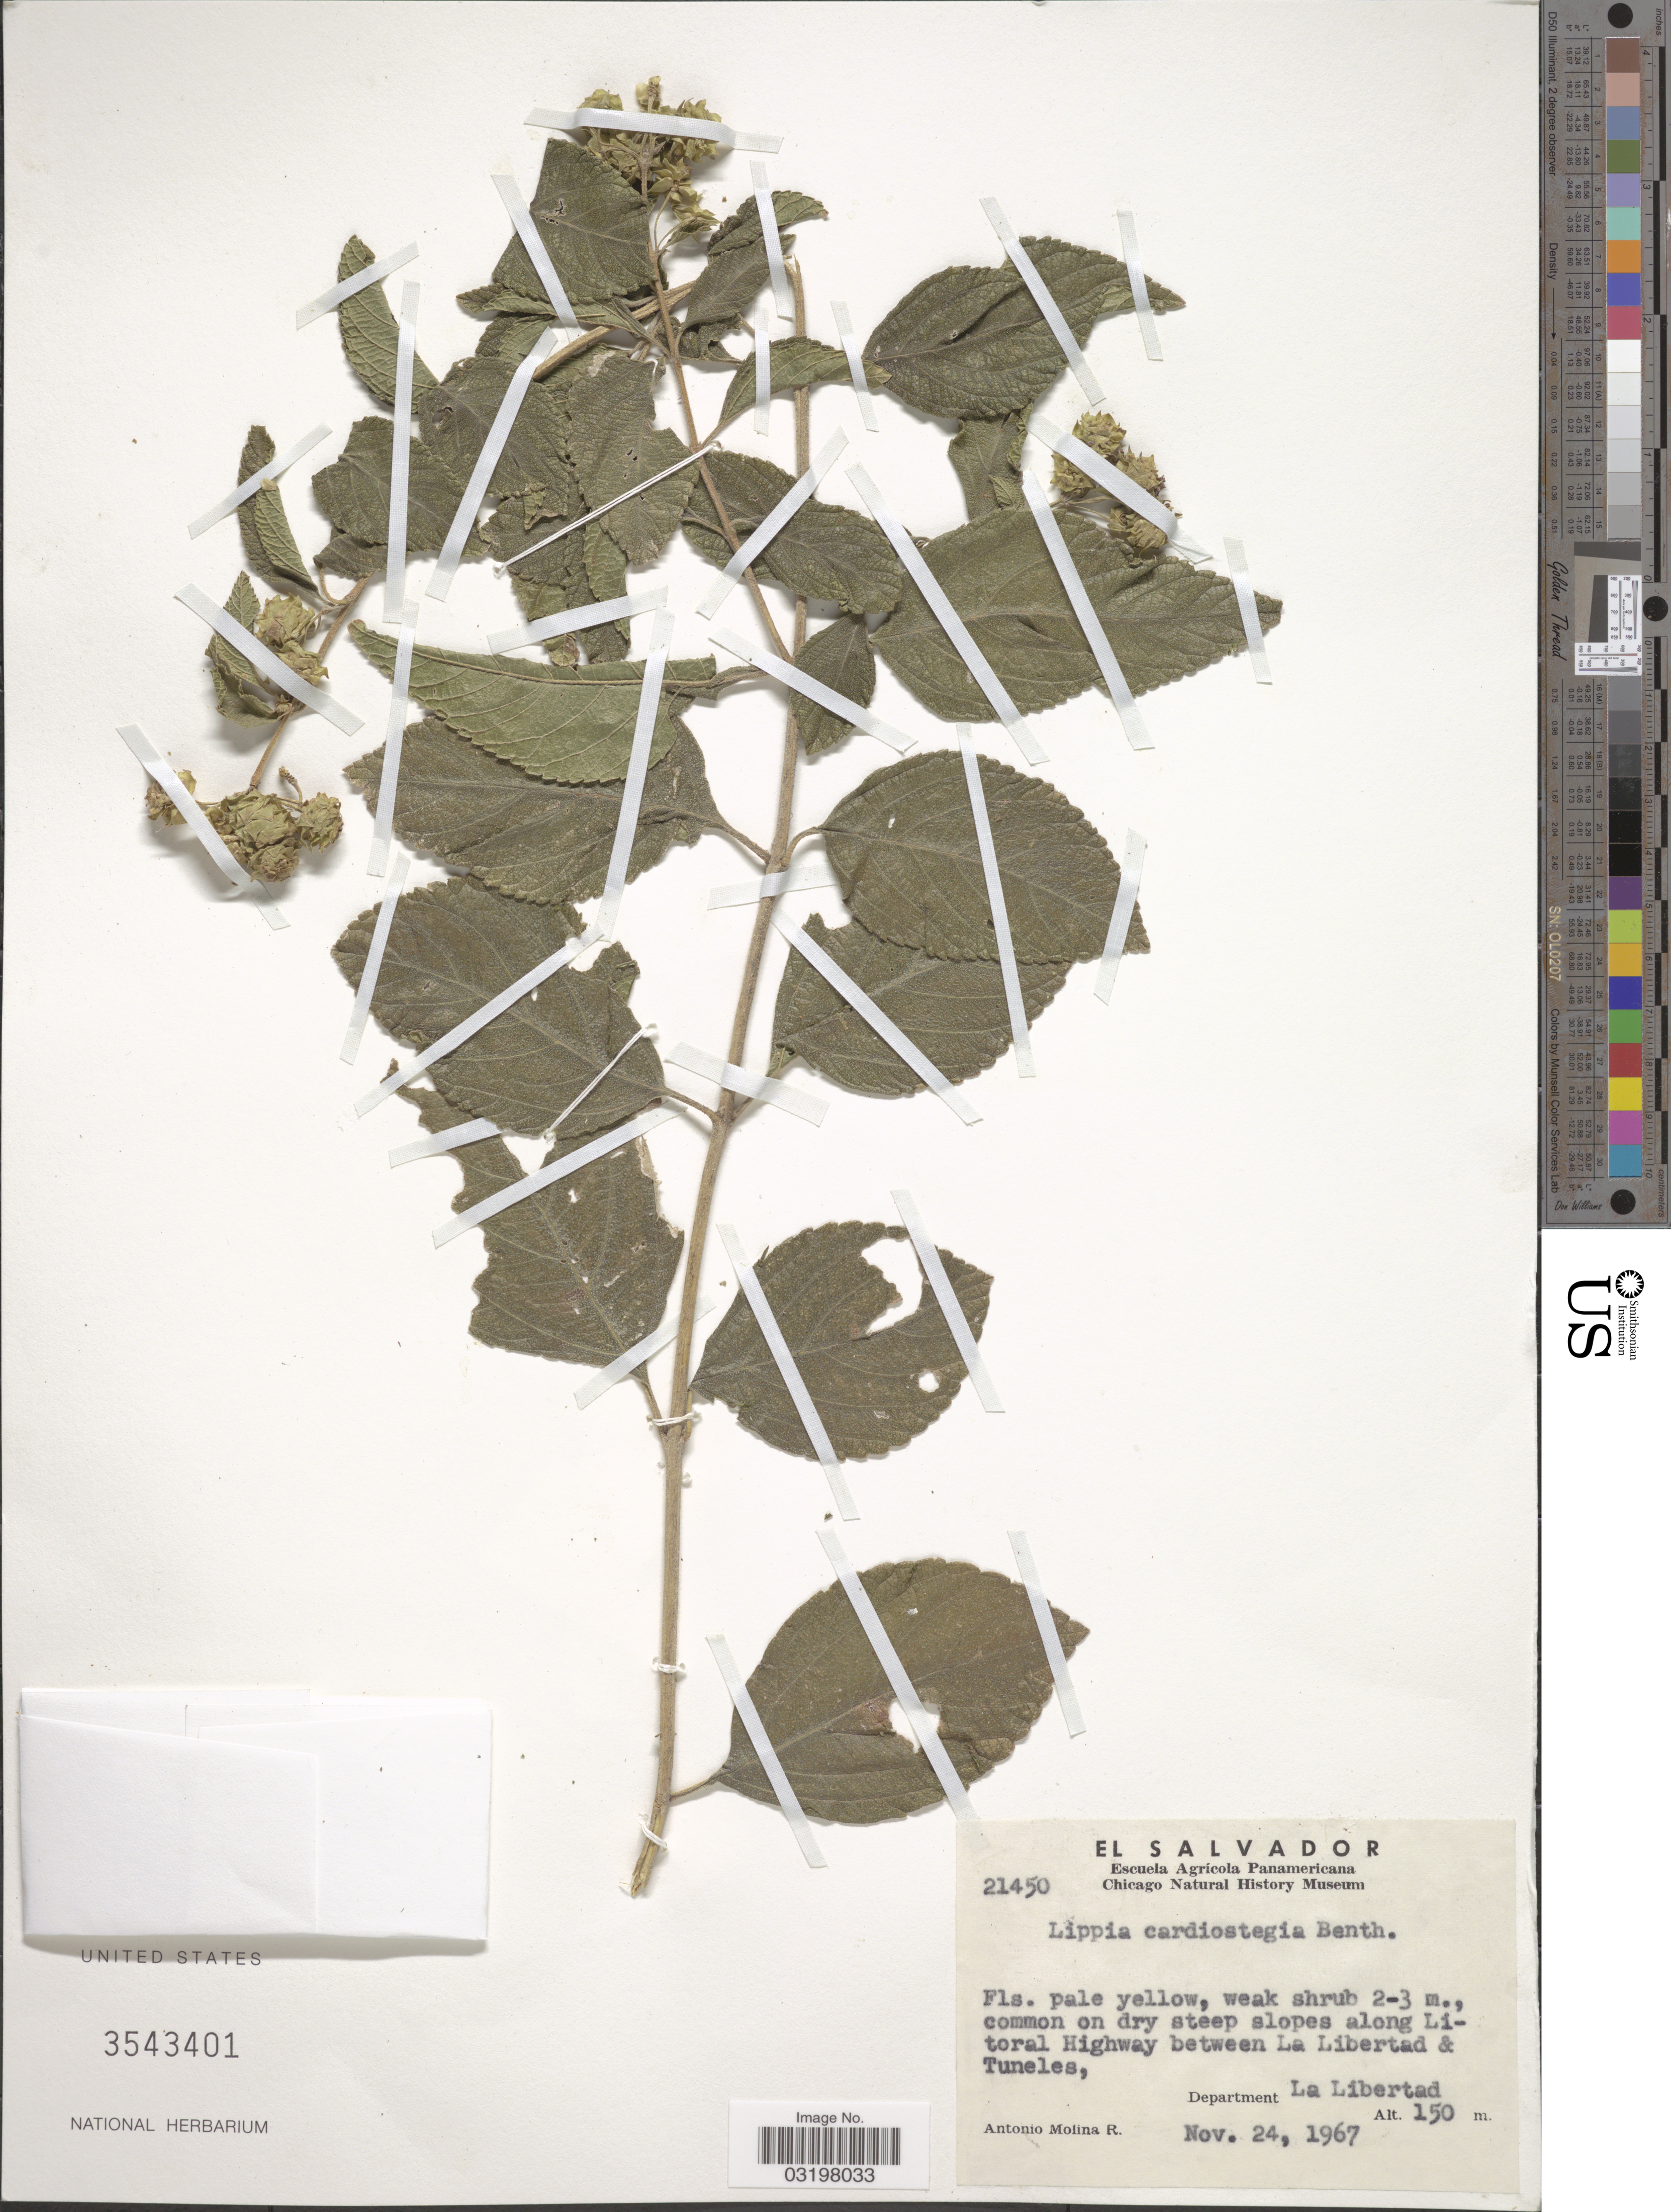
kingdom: Plantae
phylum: Tracheophyta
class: Magnoliopsida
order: Lamiales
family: Verbenaceae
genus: Lippia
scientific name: Lippia cardiostegia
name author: Benth.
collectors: A. Molina R.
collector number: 21450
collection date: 1967-11-24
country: El Salvador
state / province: La Libertad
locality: Common on dry steep slopes along Litoral Highway between La Libertad & Tuneles, Department La Libertad.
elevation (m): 150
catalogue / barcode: US 3543401